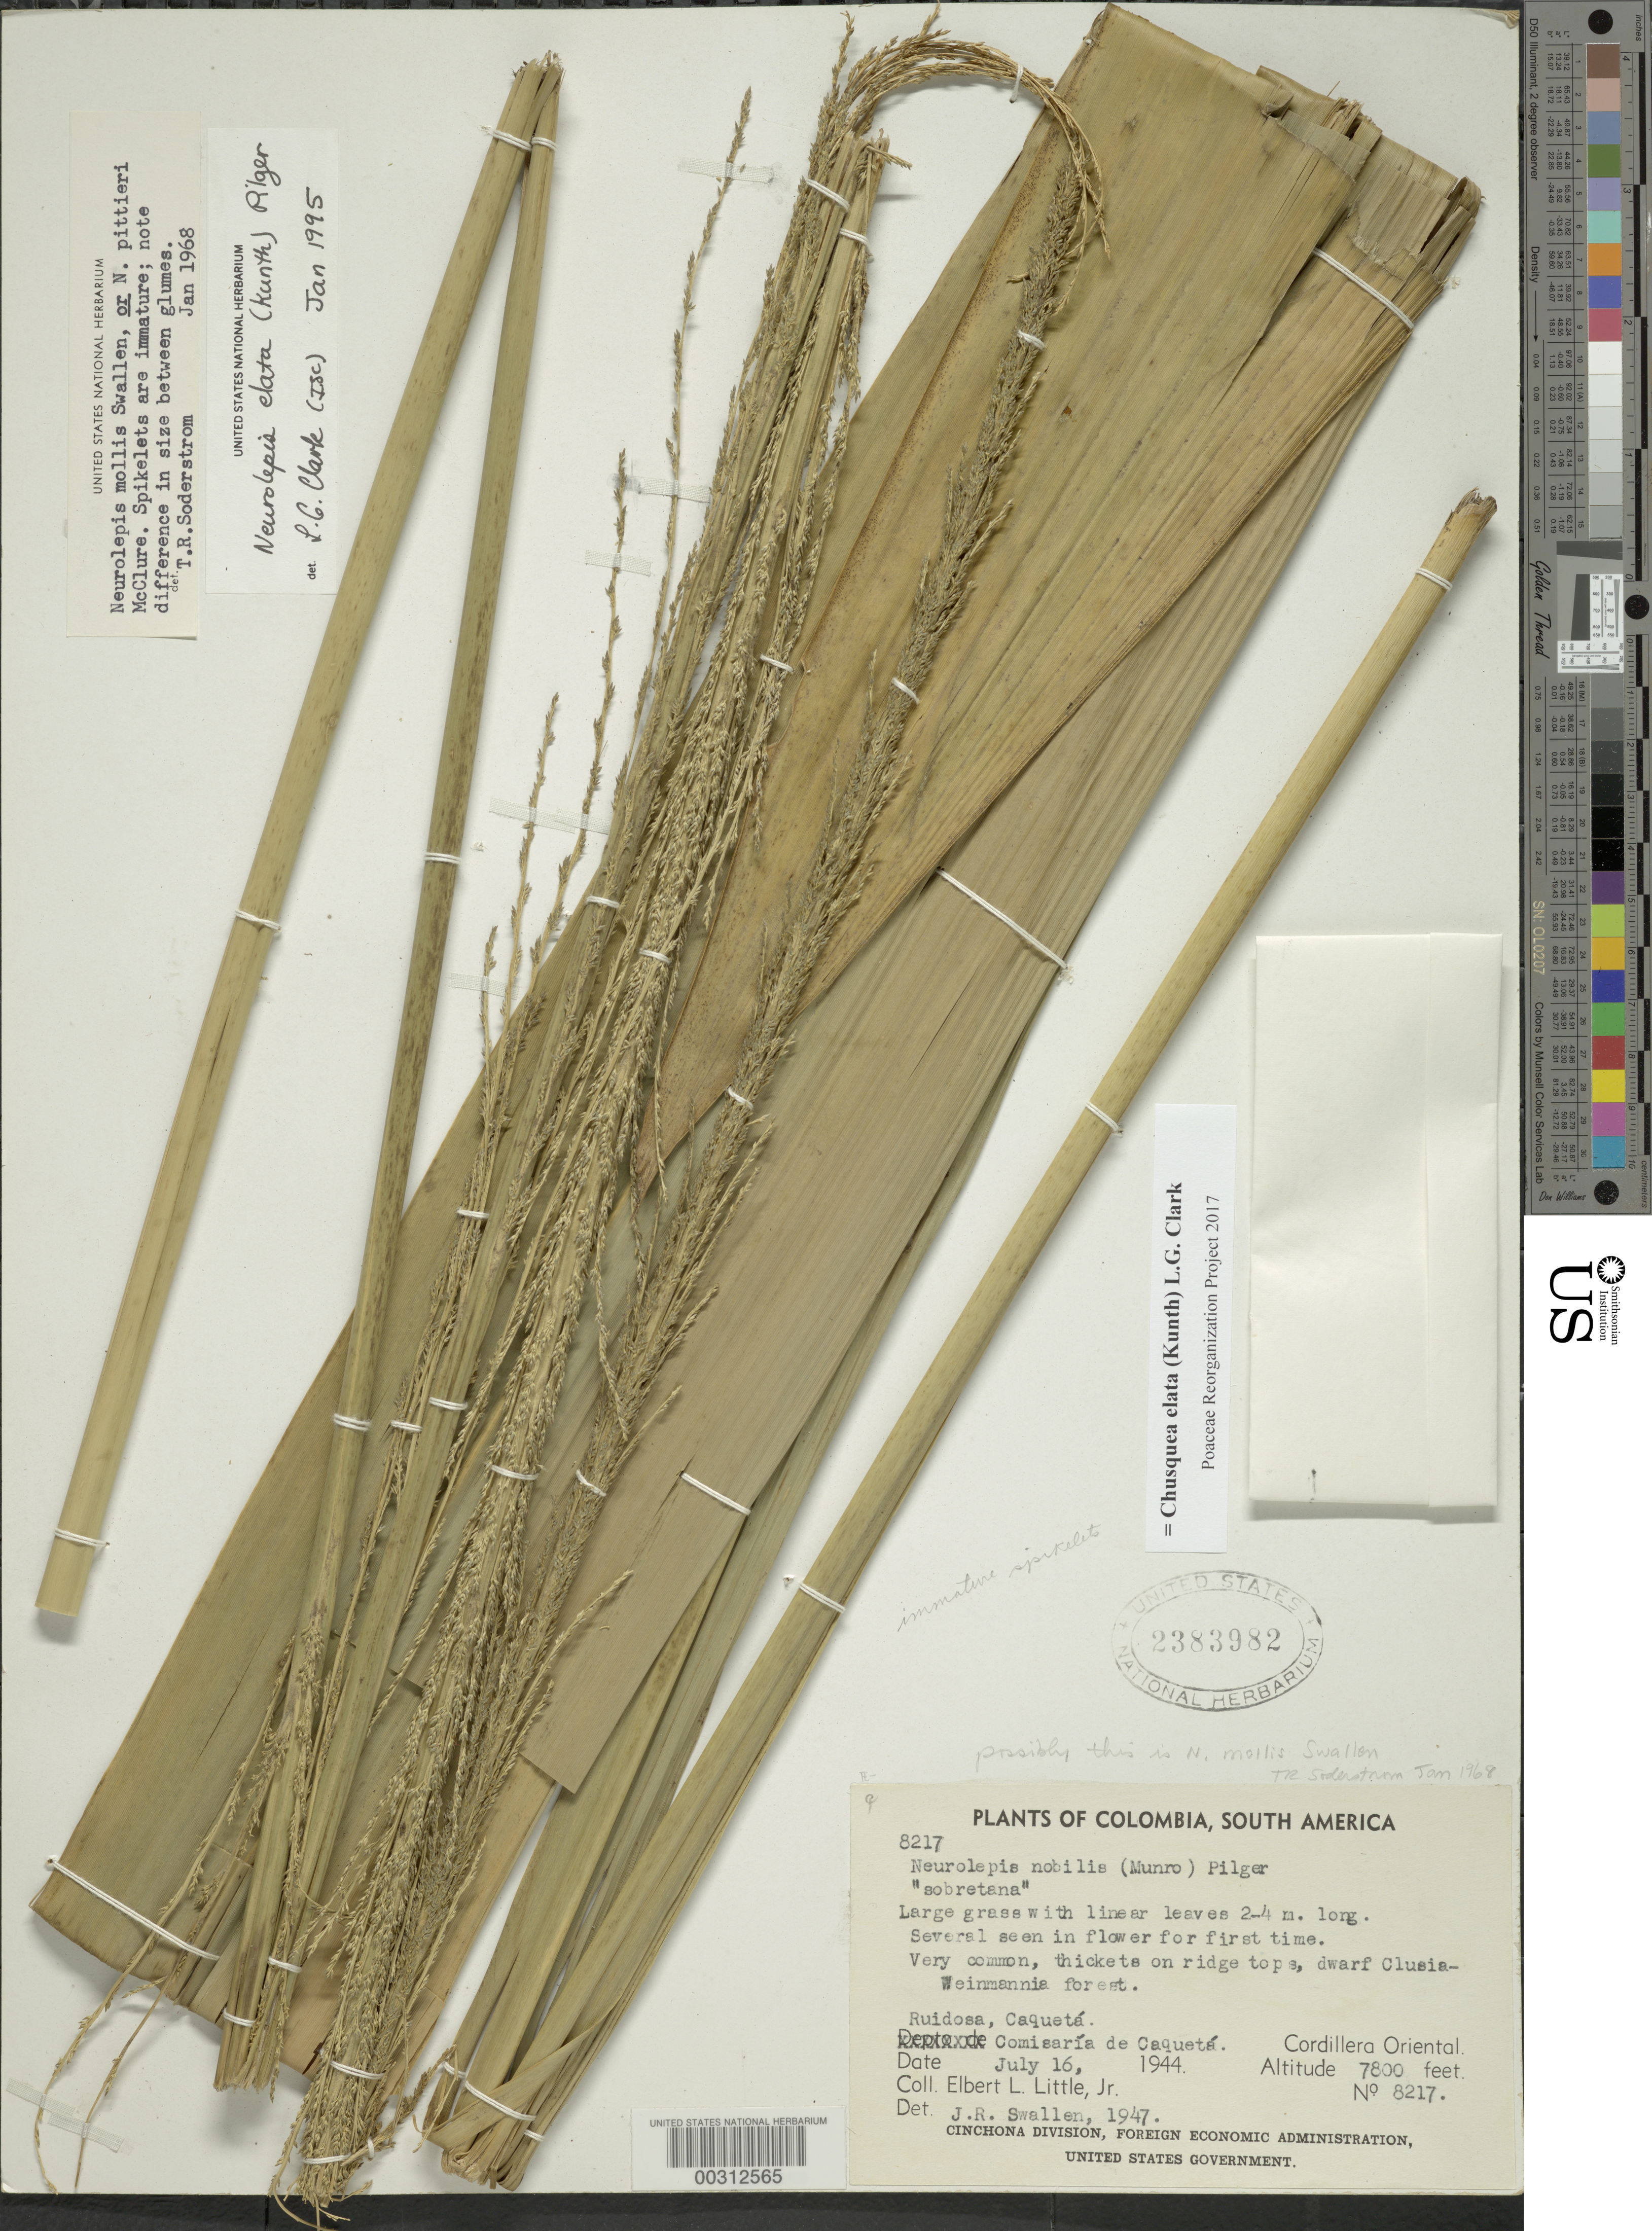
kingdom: Plantae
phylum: Tracheophyta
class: Liliopsida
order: Poales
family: Poaceae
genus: Chusquea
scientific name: Chusquea elata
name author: (Kunth) L.G. Clark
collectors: E. L. Little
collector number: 8217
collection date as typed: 16 Jul 1944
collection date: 1944-07-16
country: Colombia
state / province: Caquetá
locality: Ruidosa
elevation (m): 2379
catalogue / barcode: US 2383982